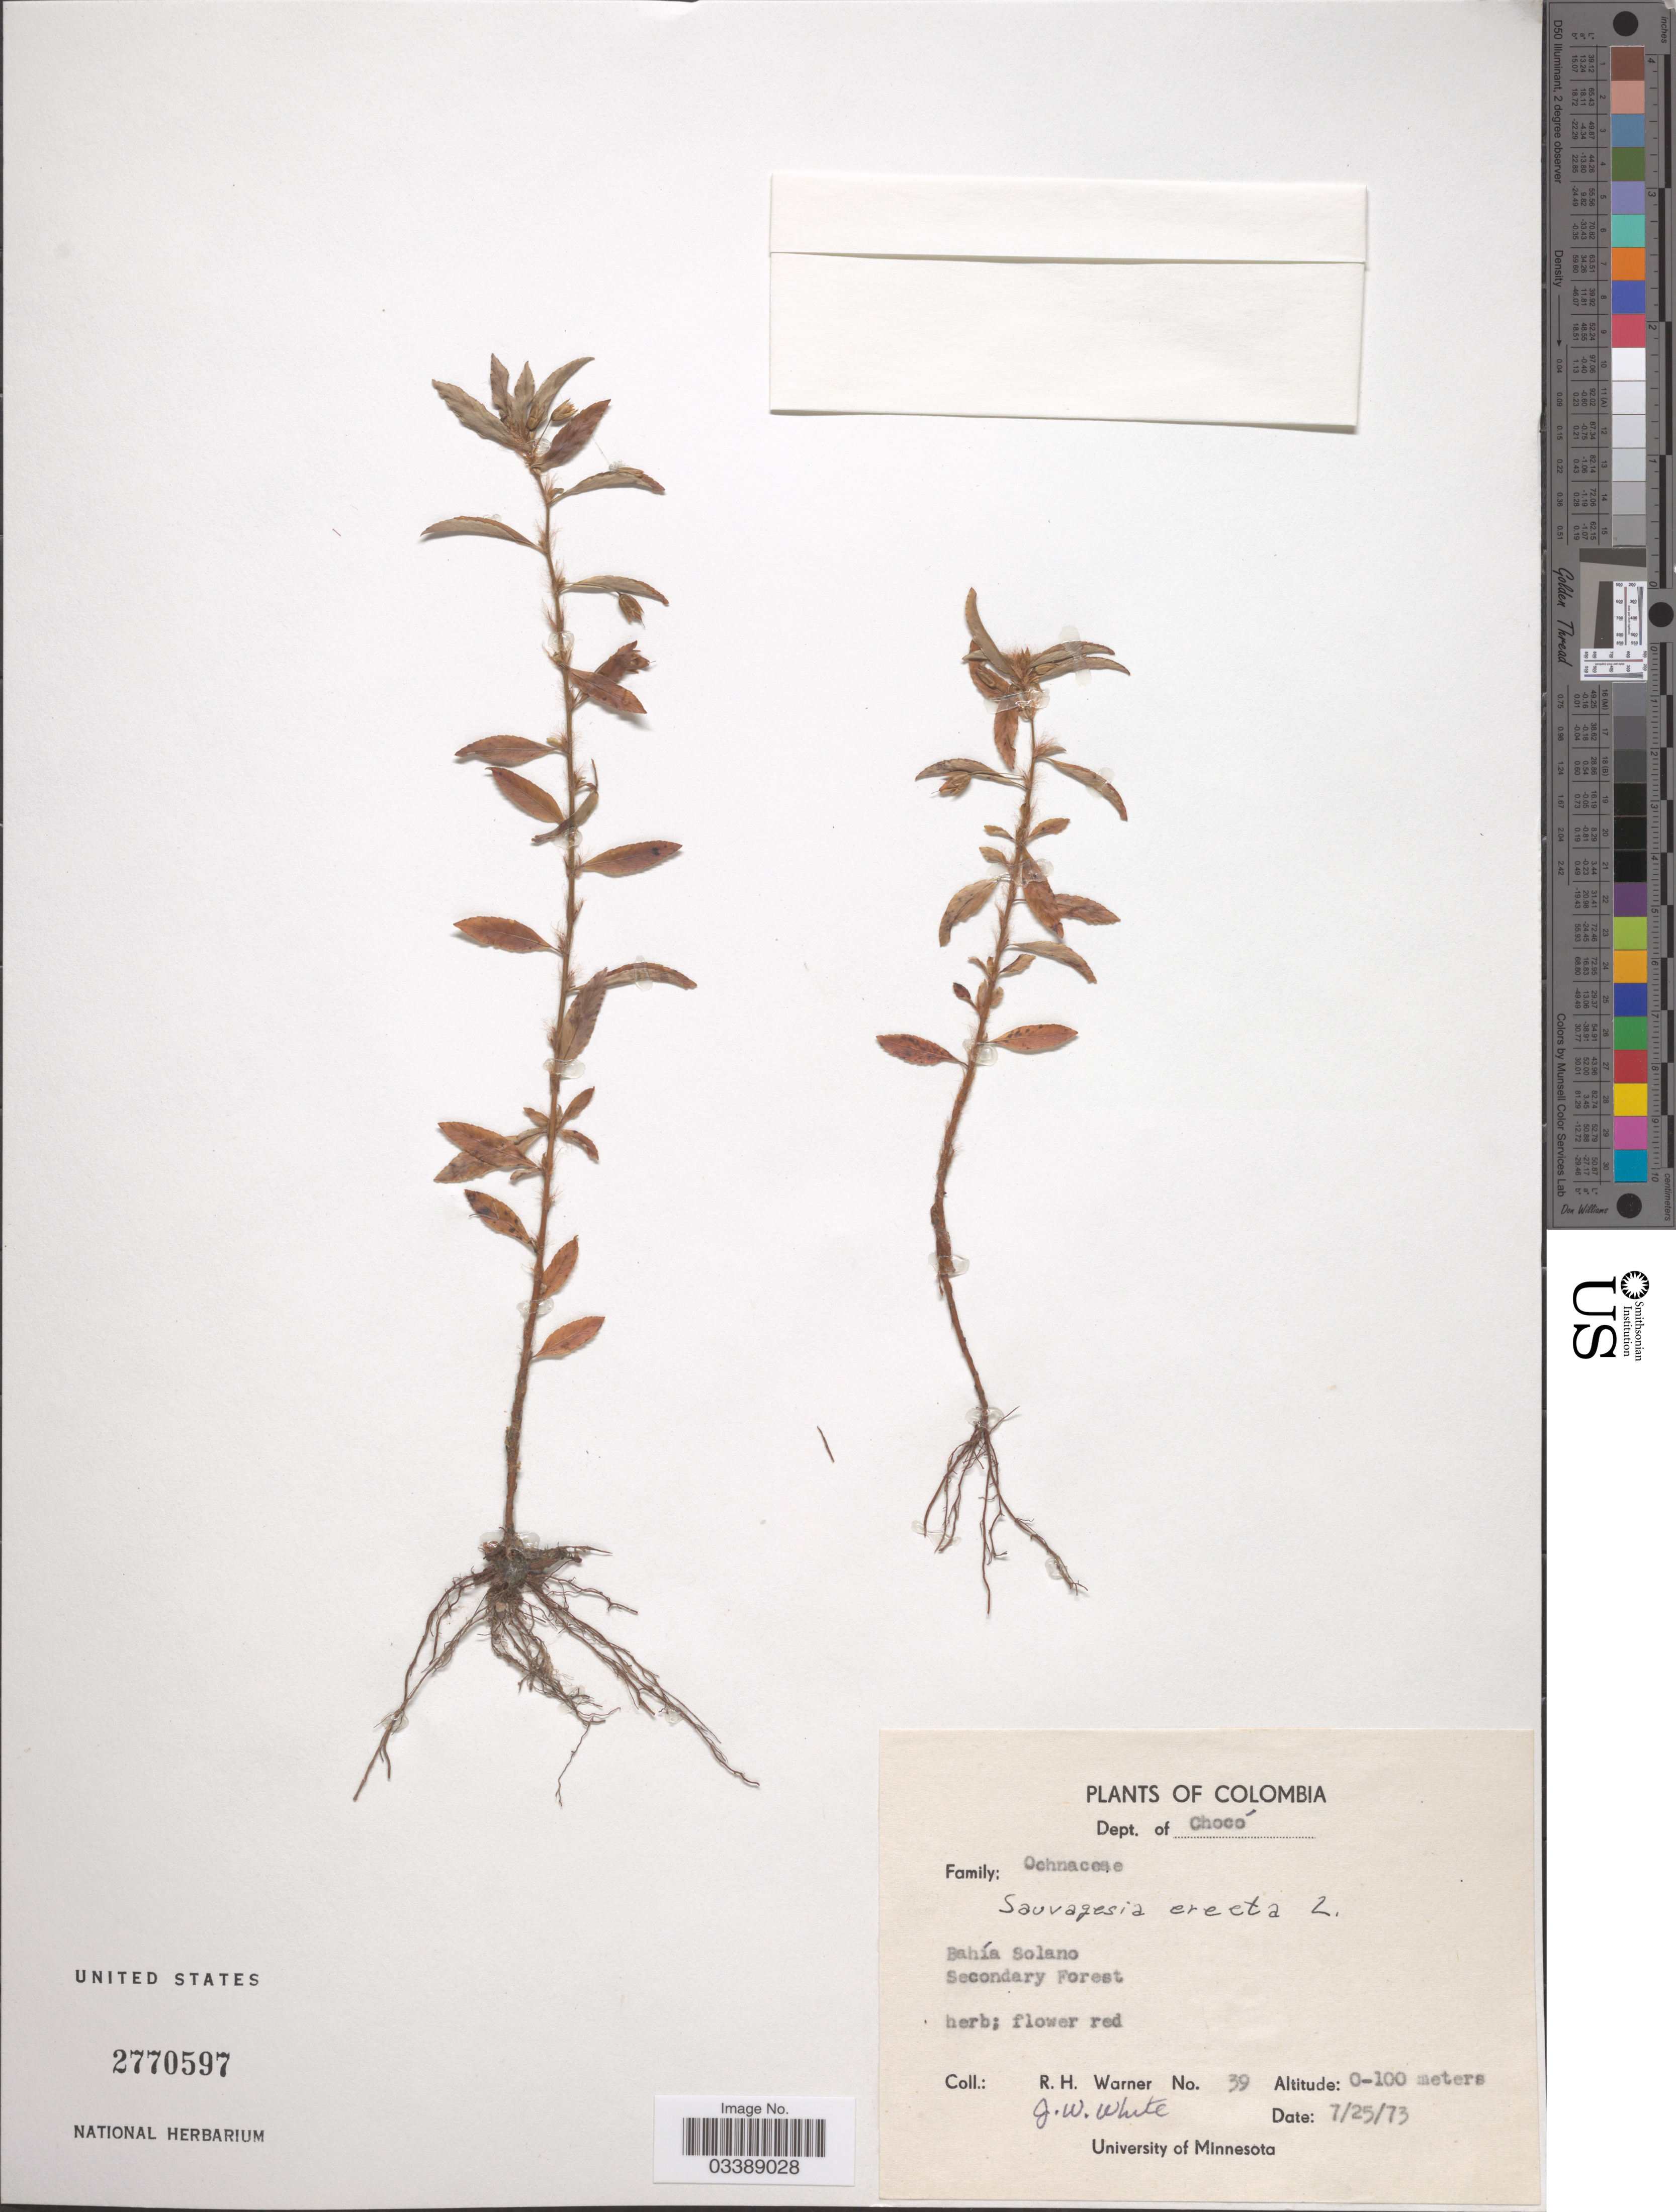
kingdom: Plantae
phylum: Tracheophyta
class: Magnoliopsida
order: Malpighiales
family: Ochnaceae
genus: Sauvagesia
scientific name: Sauvagesia erecta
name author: L.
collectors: R. H. Warner & J. W. White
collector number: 39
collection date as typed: Transcribed d/m/y: 25/7/73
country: Colombia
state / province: Chocó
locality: Dept. of Chocó. Bahía Solano.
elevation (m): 0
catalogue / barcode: US 2770597